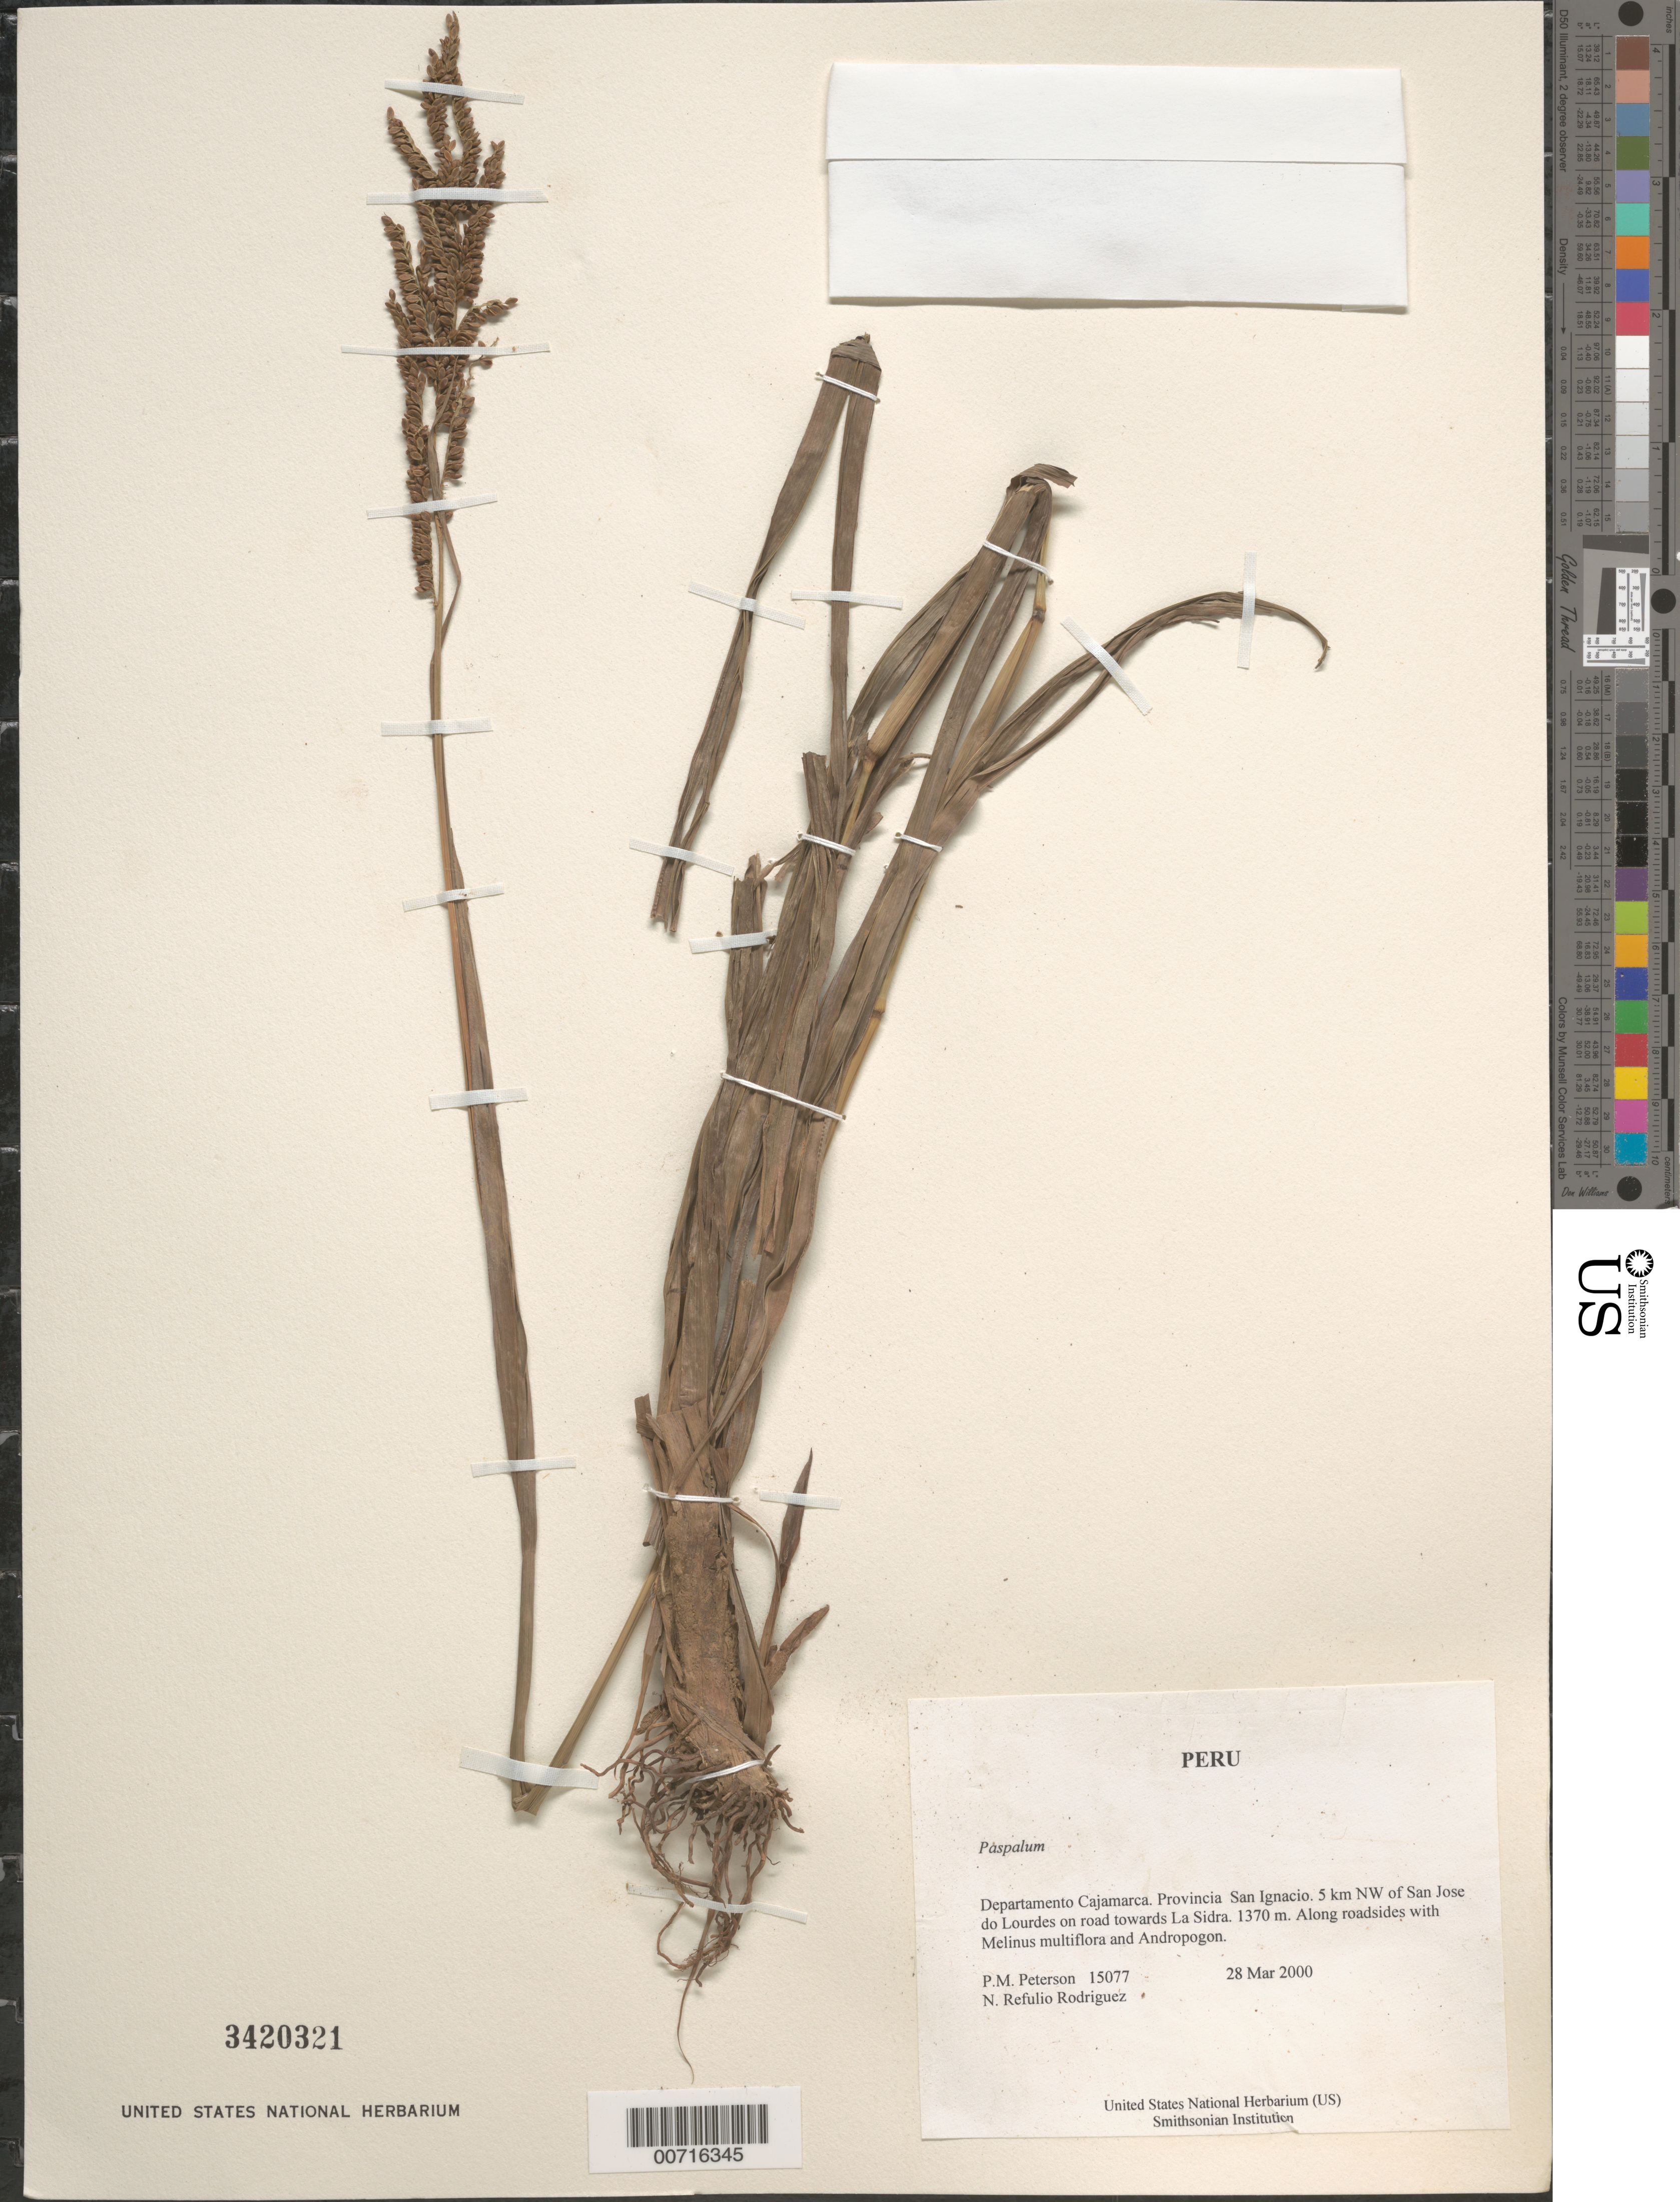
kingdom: Plantae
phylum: Tracheophyta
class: Liliopsida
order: Poales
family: Poaceae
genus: Paspalum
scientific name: Paspalum sp.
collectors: P. M. Peterson & N. Refulio-Rodríguez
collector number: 15077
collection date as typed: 28 Mar 2000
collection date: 2000-03-28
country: Peru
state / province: Cajamarca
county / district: San Ignacio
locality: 5 km NW of San Jose do Lourdes on road towards La Sidra.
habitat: Along roadsides with Melinus multiflora and Andropogon.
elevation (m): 1370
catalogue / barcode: US 3420321